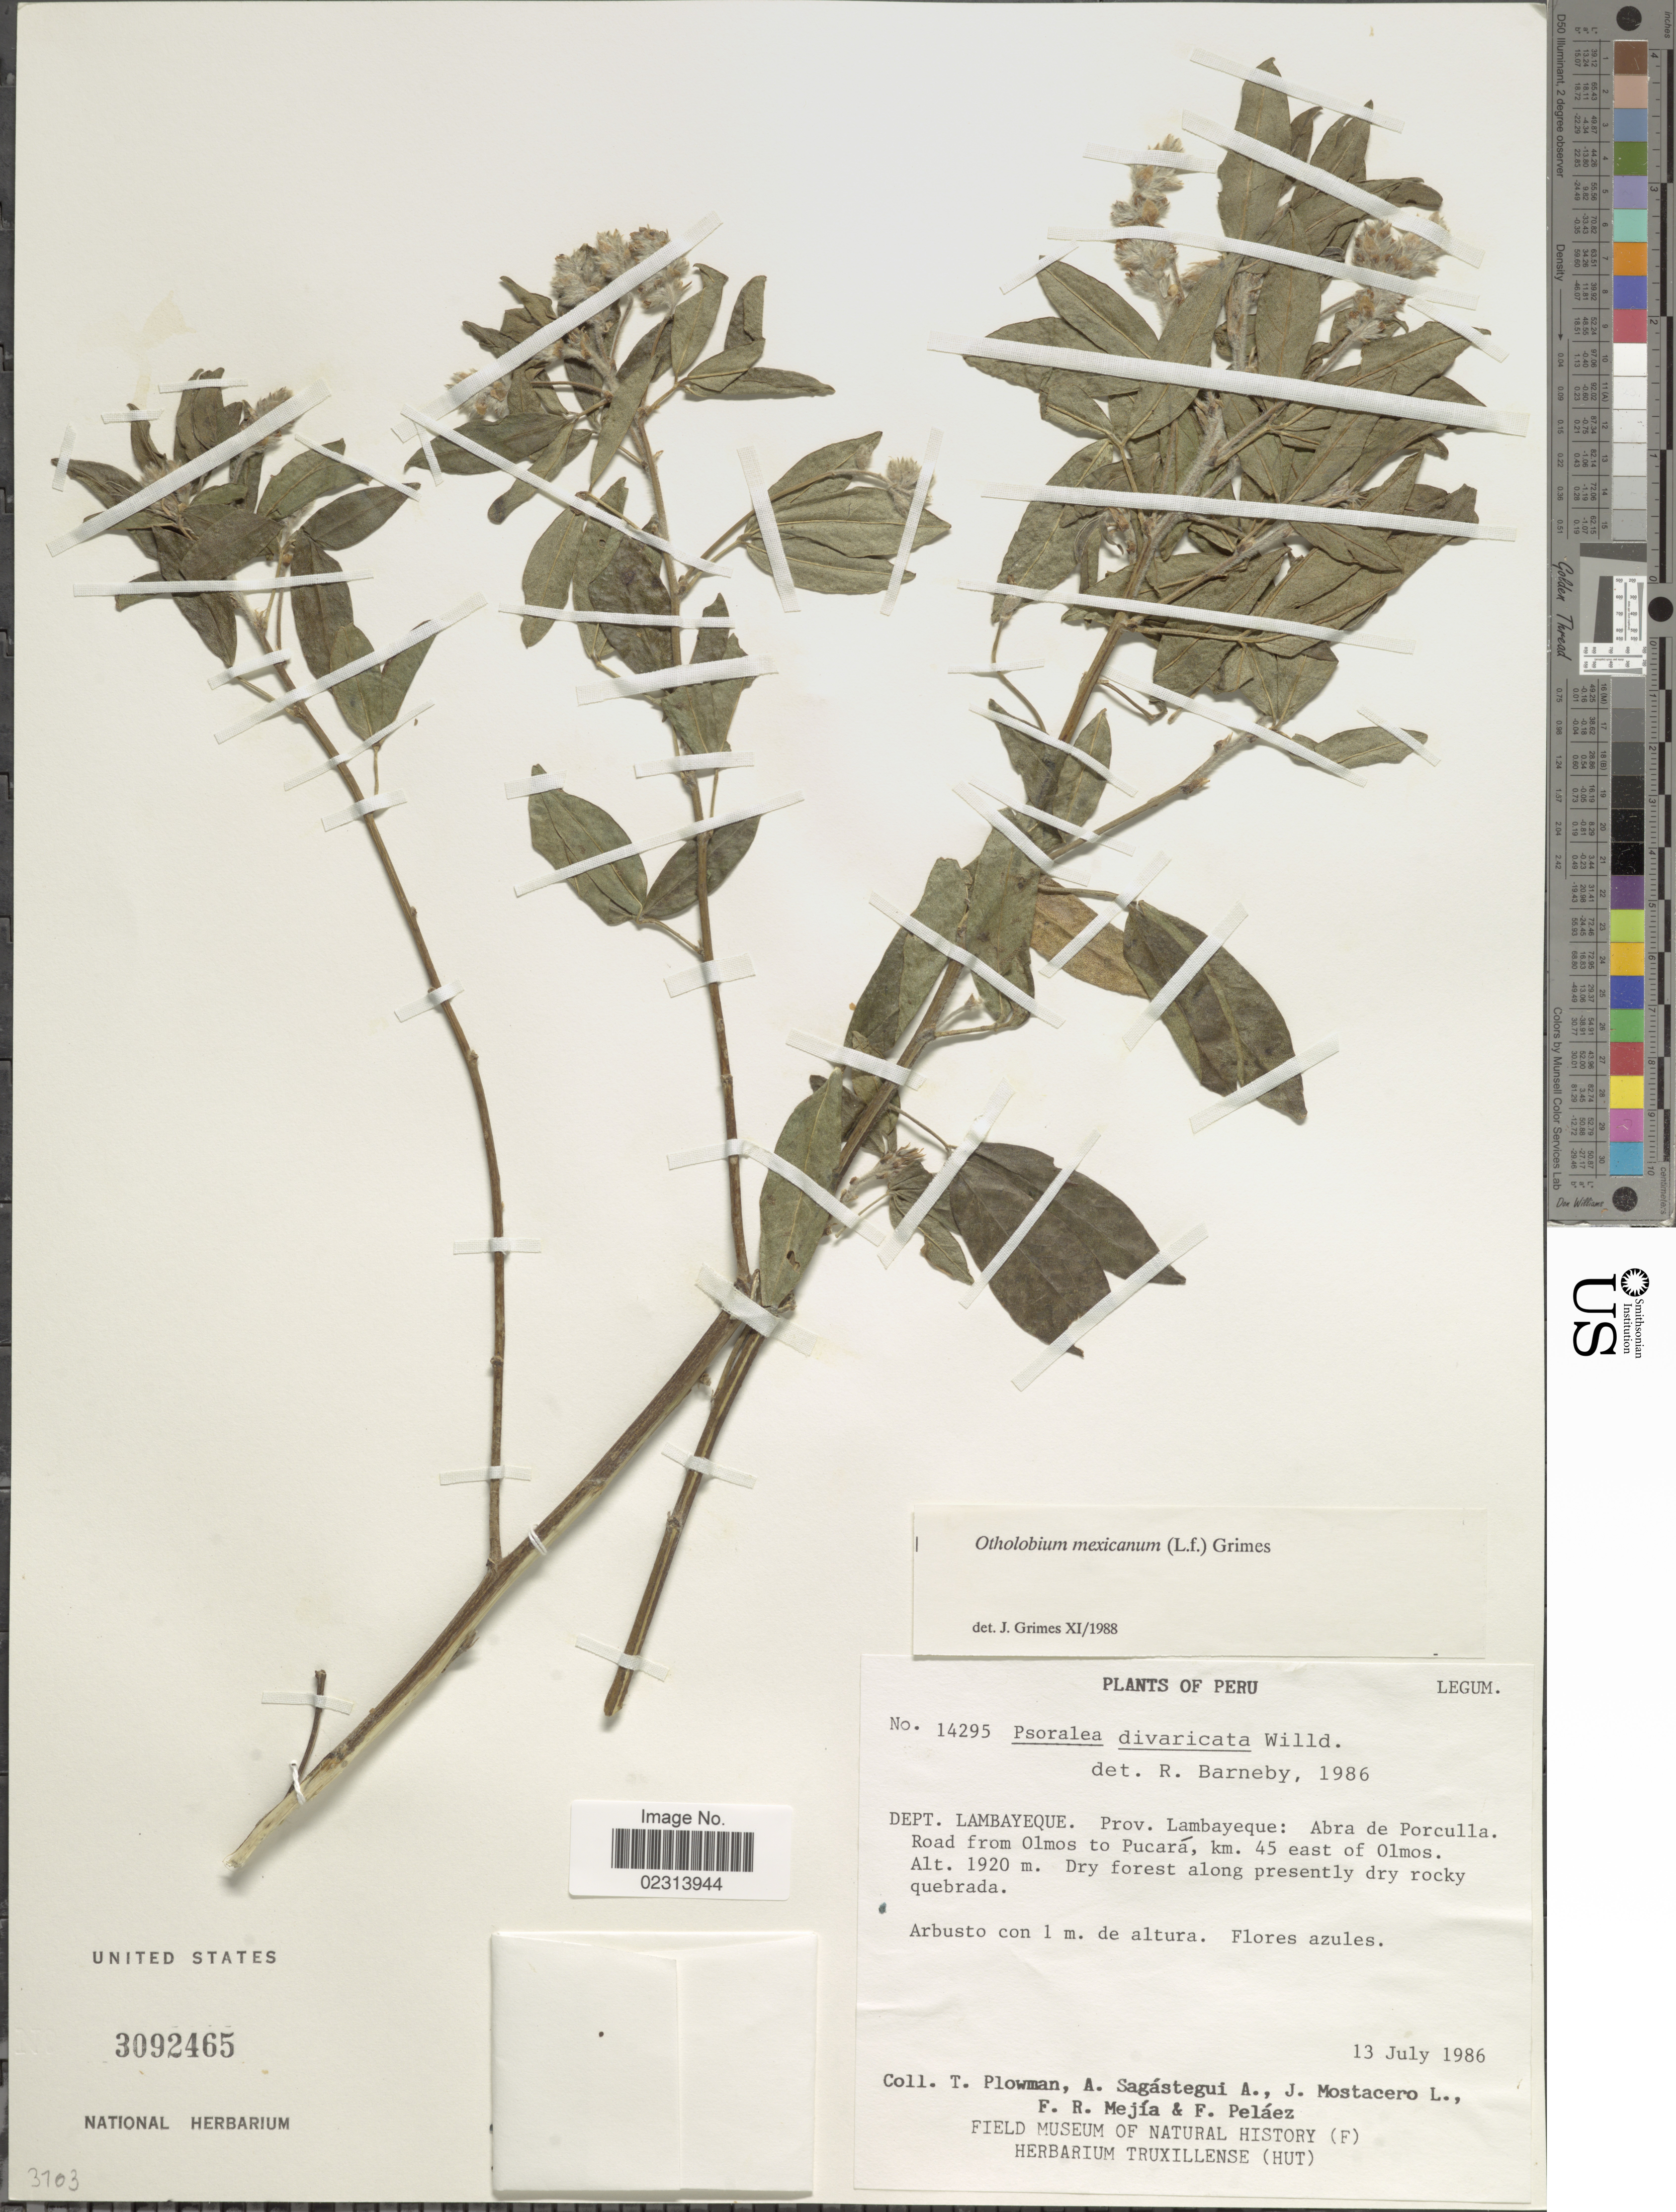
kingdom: Plantae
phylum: Tracheophyta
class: Magnoliopsida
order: Fabales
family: Fabaceae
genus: Otholobium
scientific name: Otholobium mexicanum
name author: (L. f.) J.W. Grimes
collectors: T. Plowman, A. Sagástegui A., J. Mostacero L., F. R. Mejia & F. Pelaez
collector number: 14295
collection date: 1986-07-13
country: Peru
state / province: Lambayeque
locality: Dept. Lambayeque, Prov. Lambayeque: Abra de Porculla, Road from Olmos To Pucara, km 45 east of Olmos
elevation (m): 1920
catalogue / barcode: US 3092465